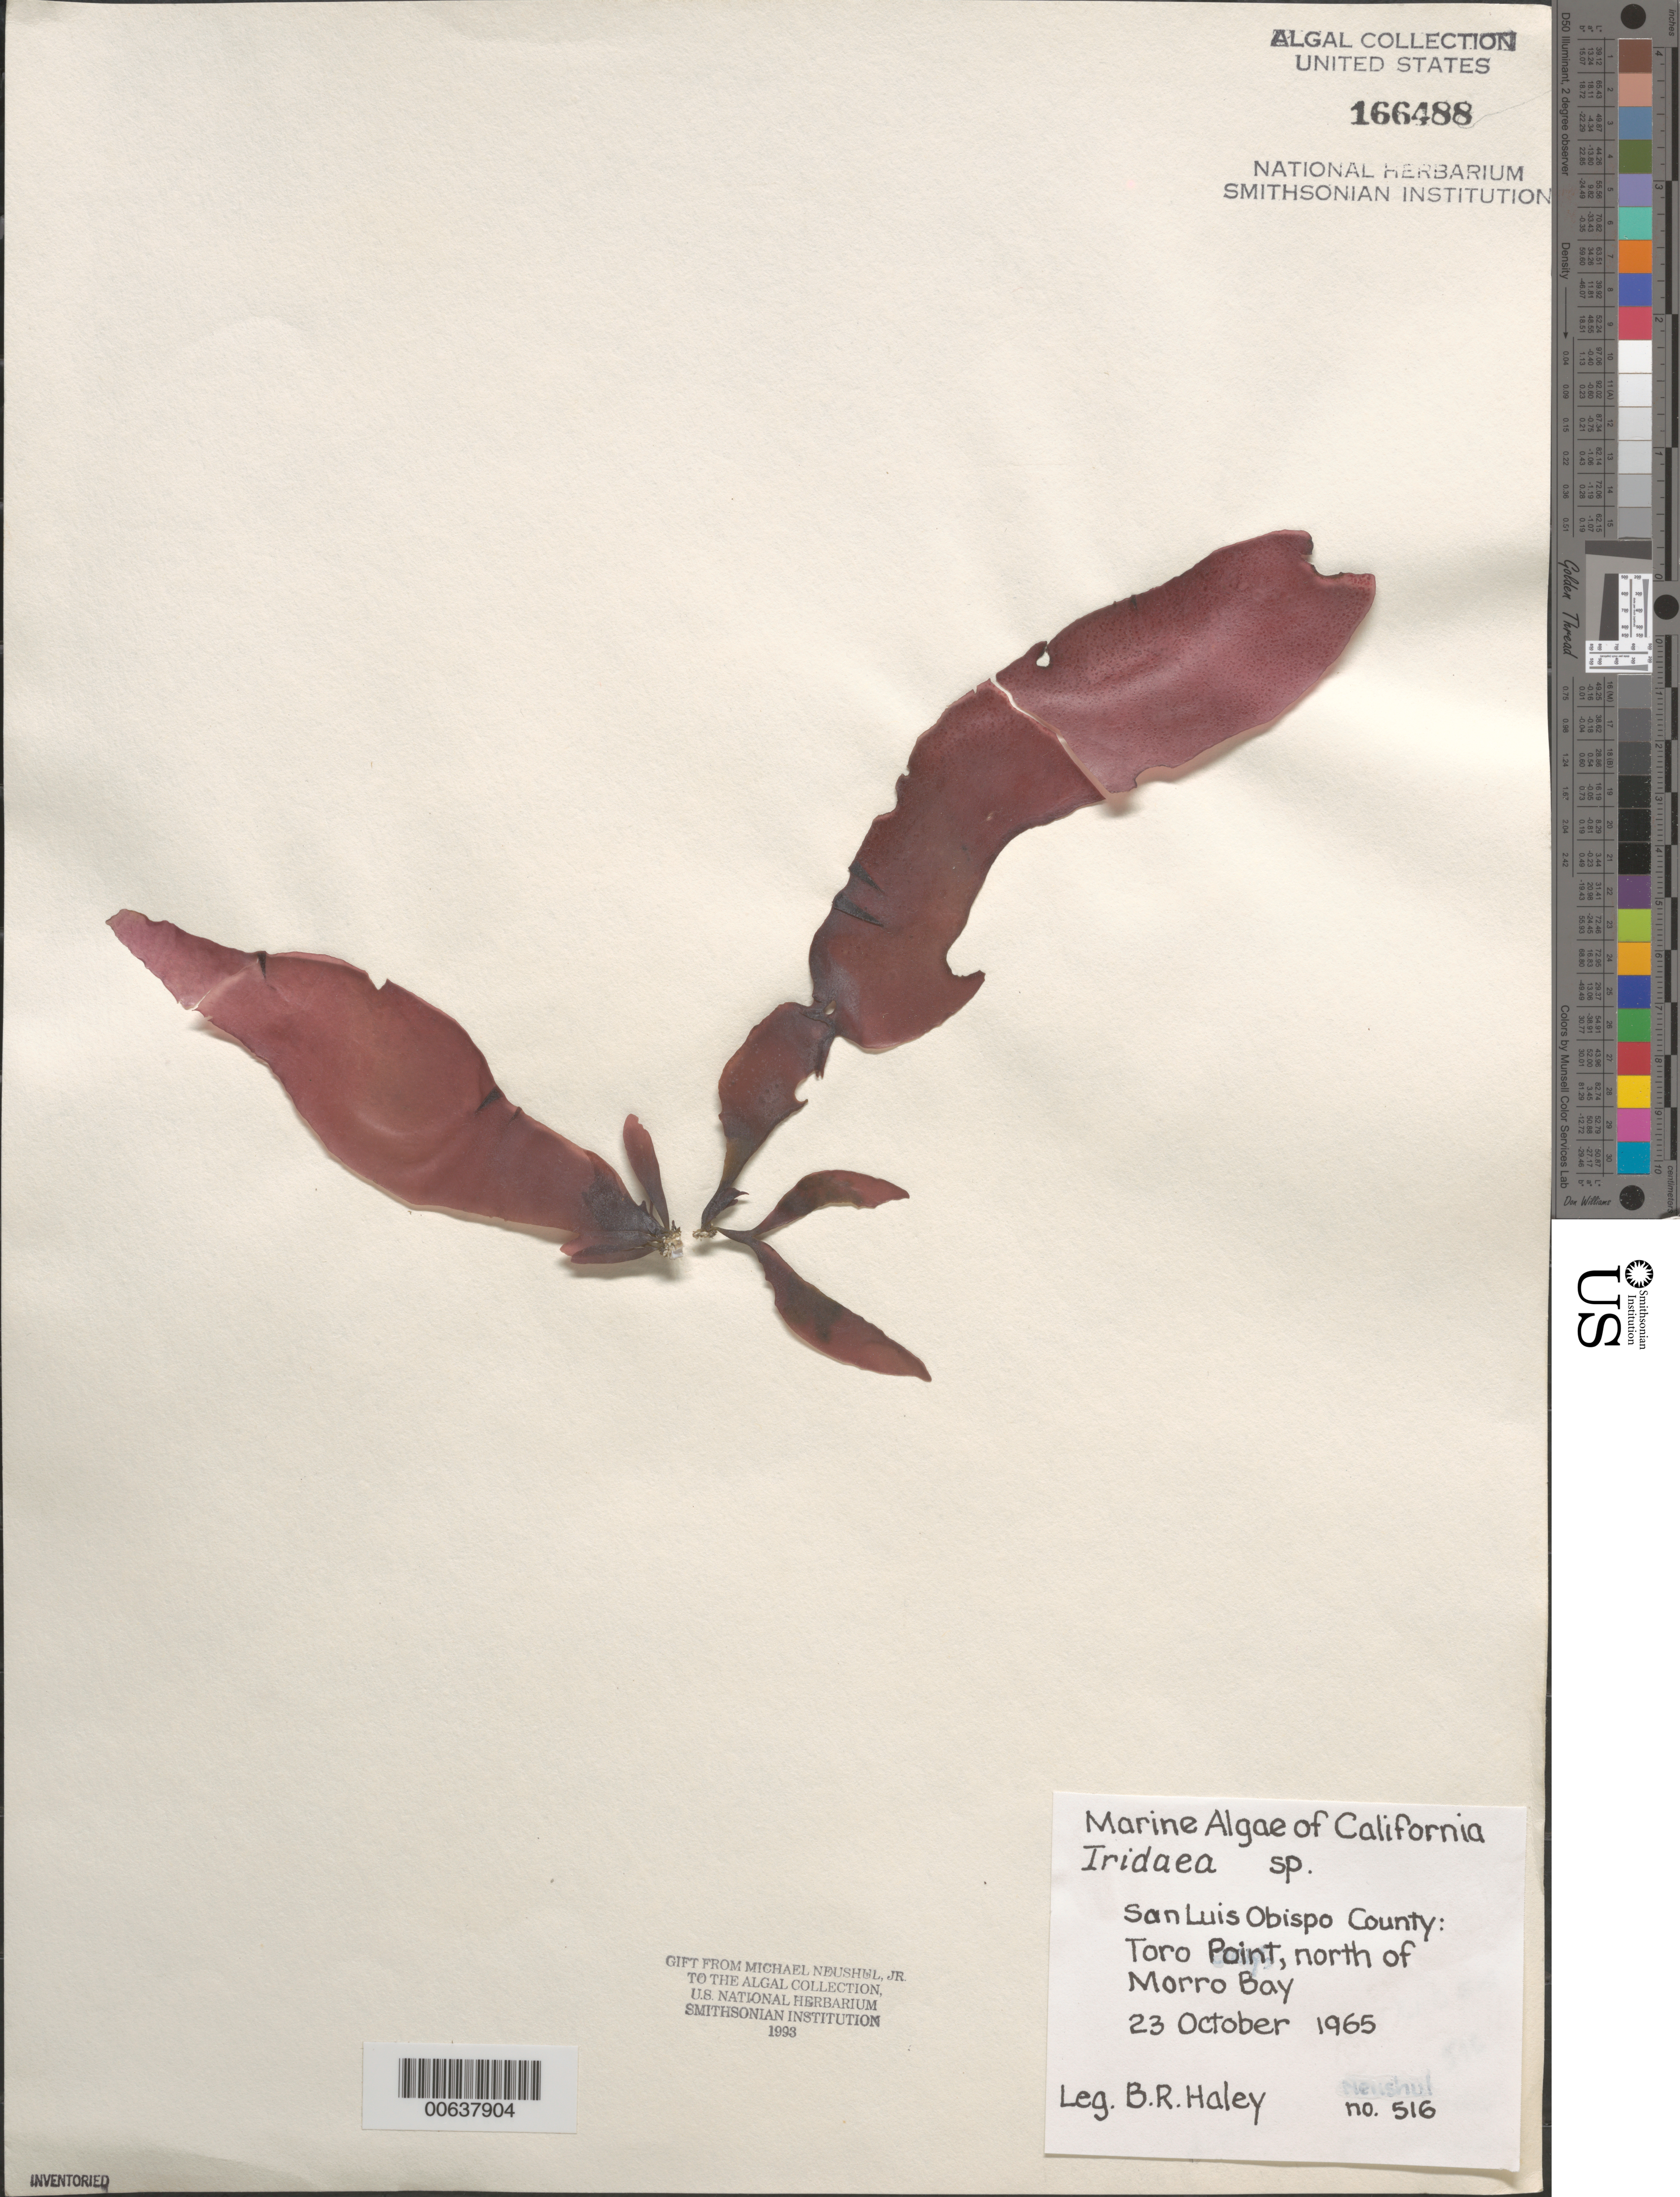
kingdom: Plantae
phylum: Rhodophyta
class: Florideophyceae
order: Gigartinales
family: Gigartinaceae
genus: Iridaea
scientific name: Iridaea sp.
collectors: B. Haley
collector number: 516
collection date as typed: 23 Oct 1965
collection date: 1965-10-23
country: United States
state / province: California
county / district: San Luis Obispo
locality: Toro Point, north of Morro Bay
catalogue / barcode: US 166488